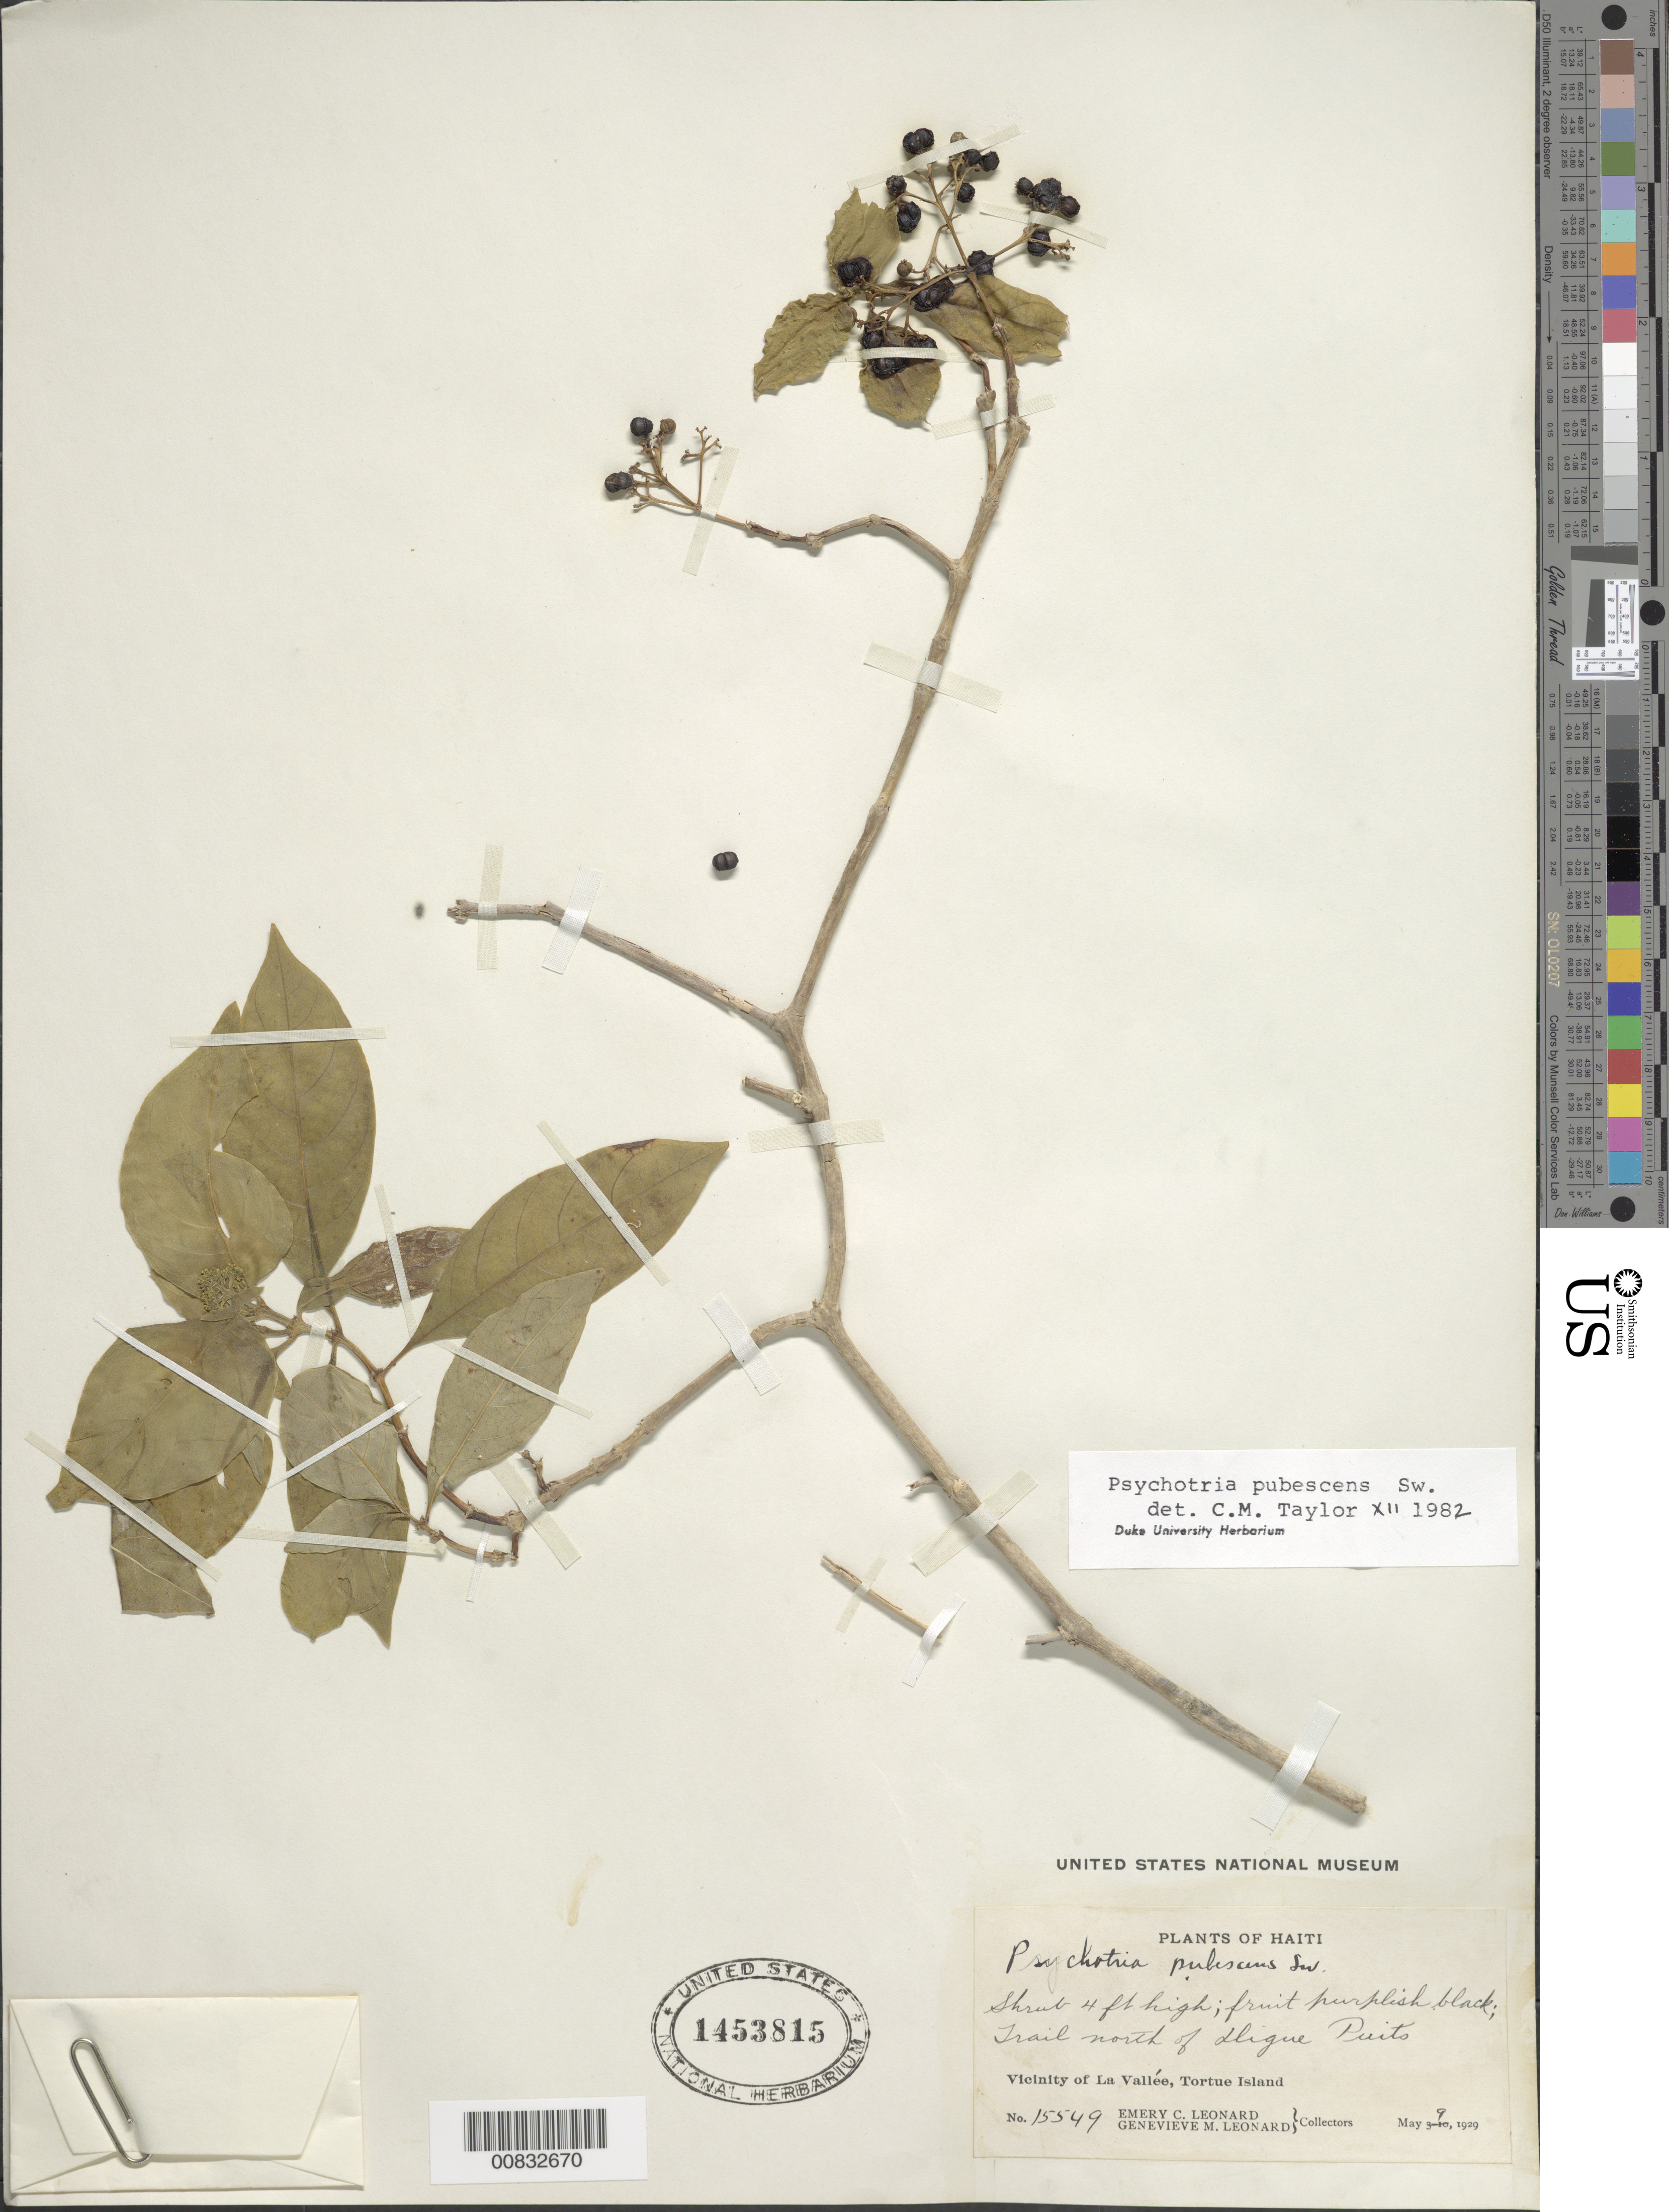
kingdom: Plantae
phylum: Tracheophyta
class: Magnoliopsida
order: Gentianales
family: Rubiaceae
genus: Psychotria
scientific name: Psychotria pubescens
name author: Sw.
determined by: Taylor, Charlotte M.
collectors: E. C. Leonard & G. M. Leonard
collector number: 15549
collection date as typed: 09 May 1929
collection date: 1929-05-09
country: Haiti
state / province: Nord-Ouest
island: Île de la Tortue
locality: Vicinity of La Vallée, trail N of Higue Puits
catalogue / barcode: US 1453815